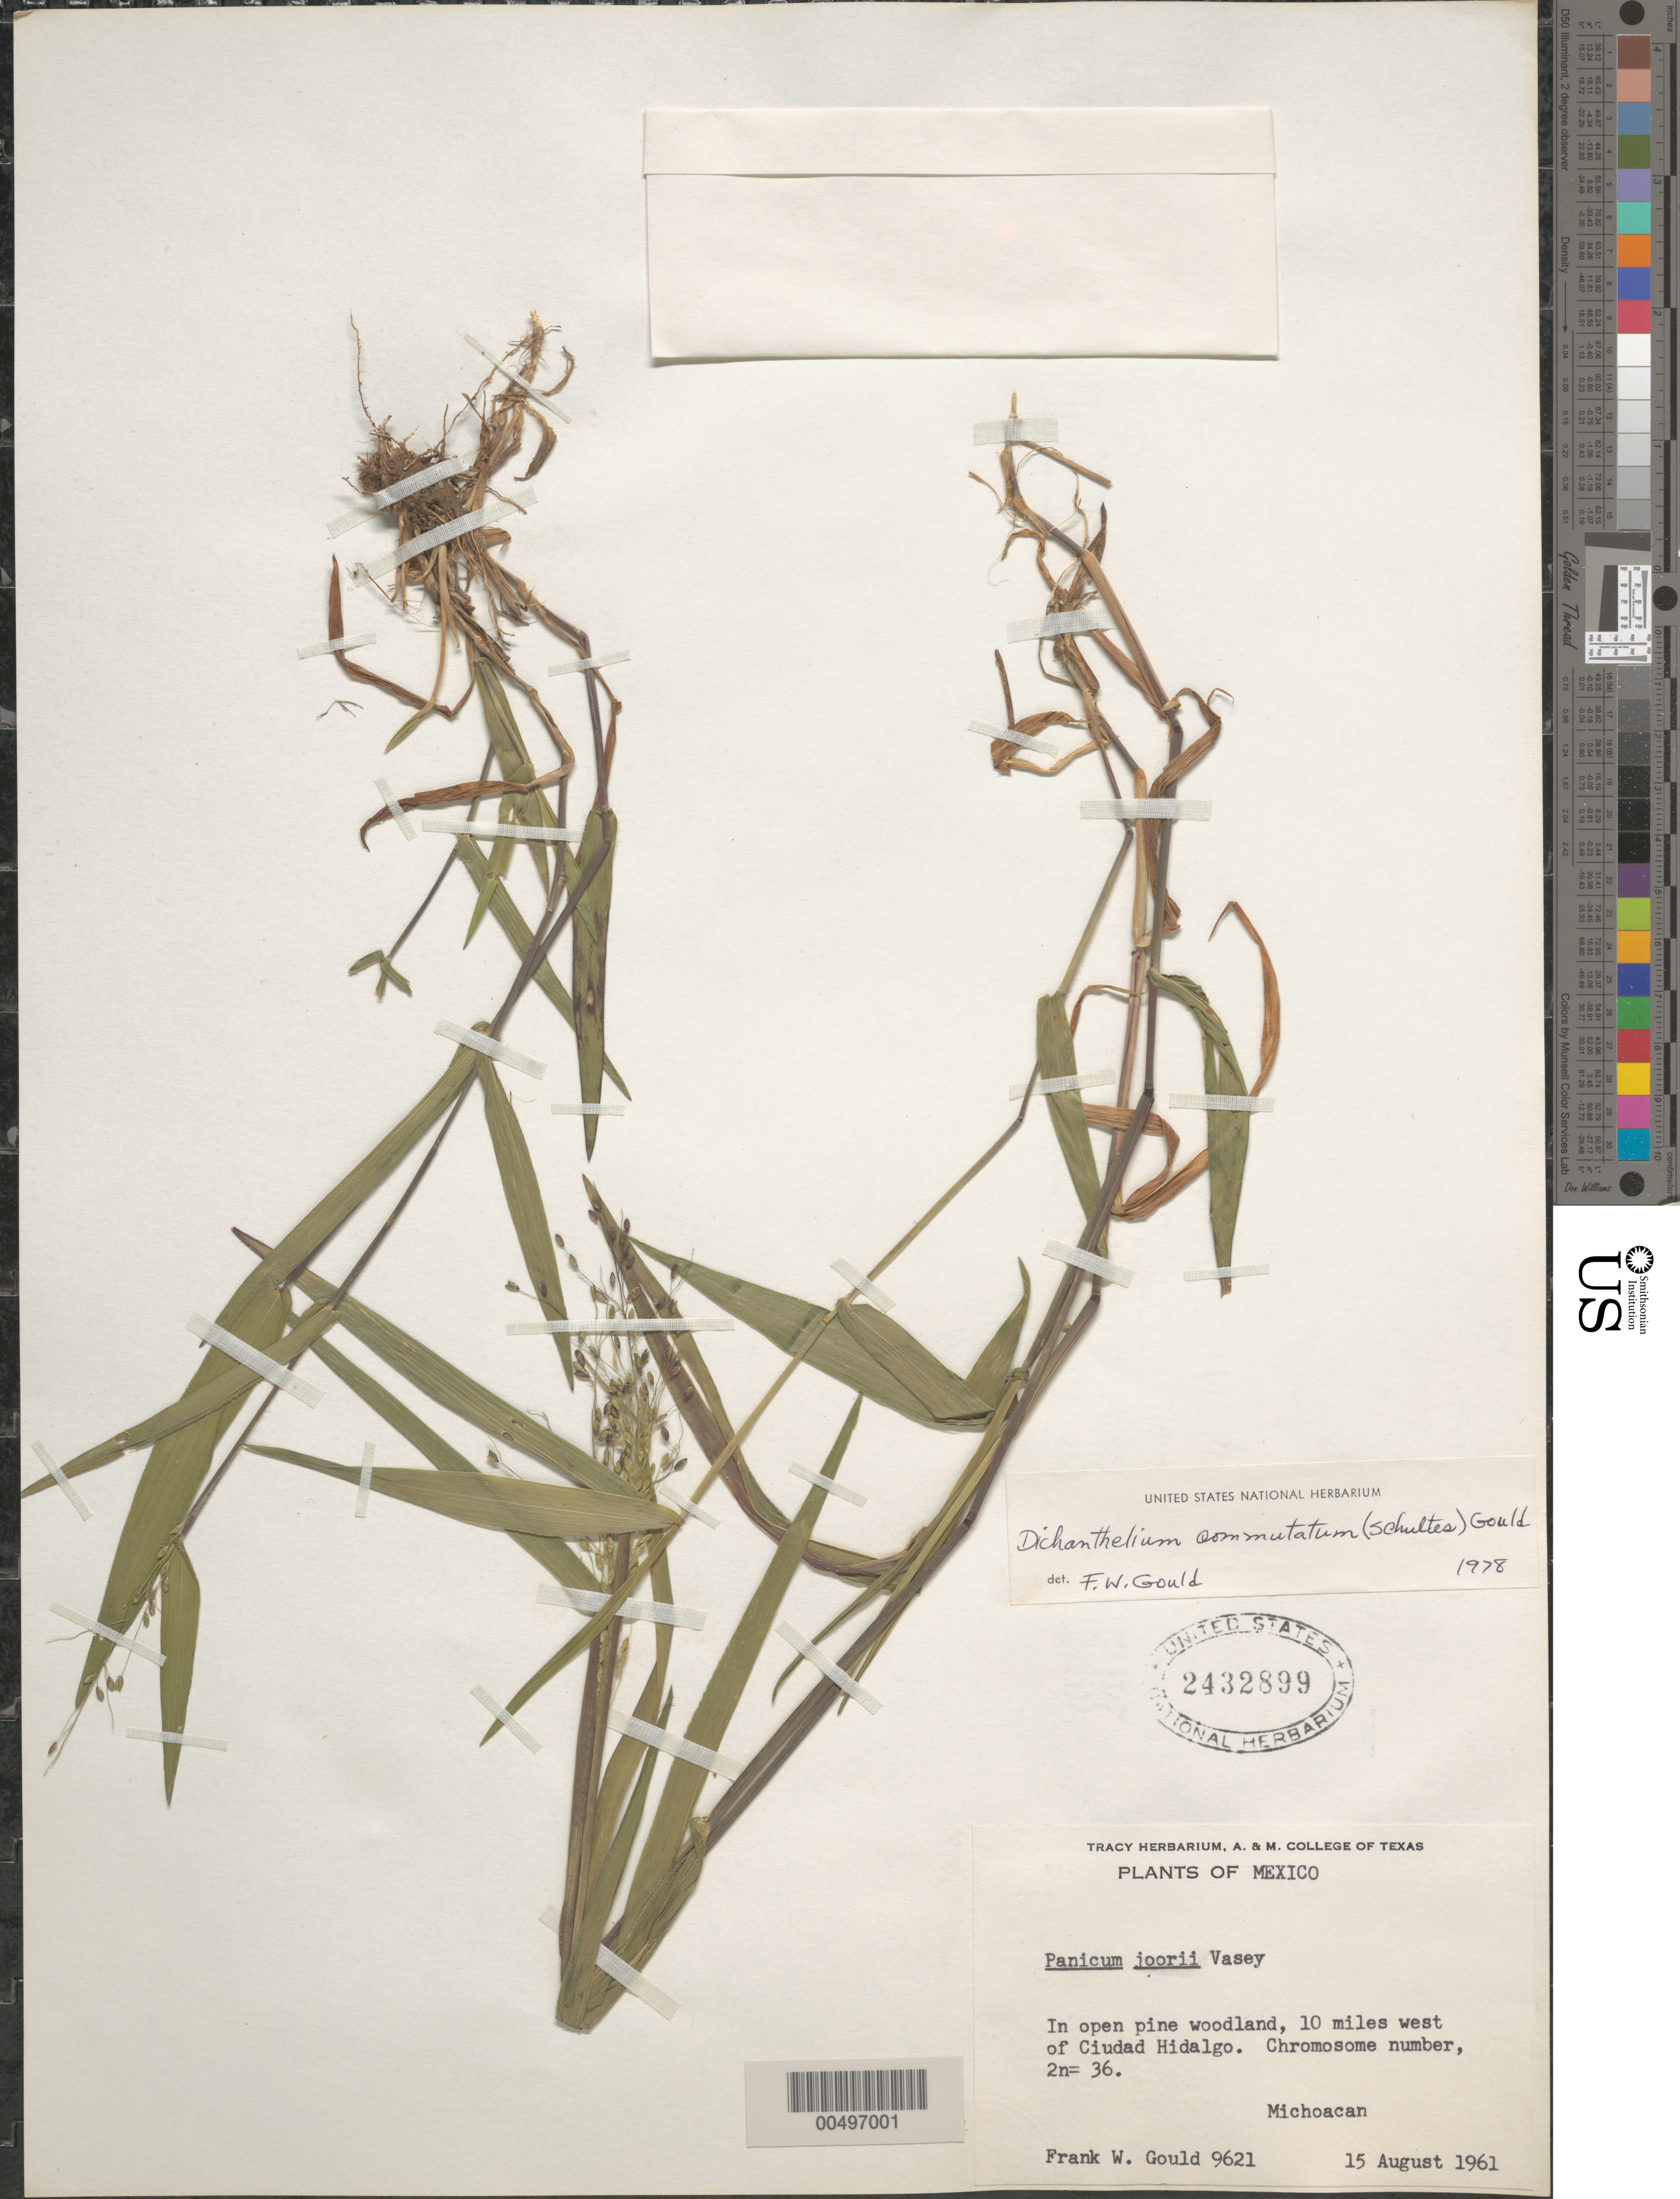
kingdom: Plantae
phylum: Tracheophyta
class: Liliopsida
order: Poales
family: Poaceae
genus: Dichanthelium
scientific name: Dichanthelium commutatum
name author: (Schult.) Gould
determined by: Gould, F. W.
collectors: F. W. Gould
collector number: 9621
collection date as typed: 15 Aug 1961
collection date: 1961-08-15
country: Mexico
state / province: Michoacán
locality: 10 mi W of Ciudad Hidalgo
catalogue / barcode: US 2432899